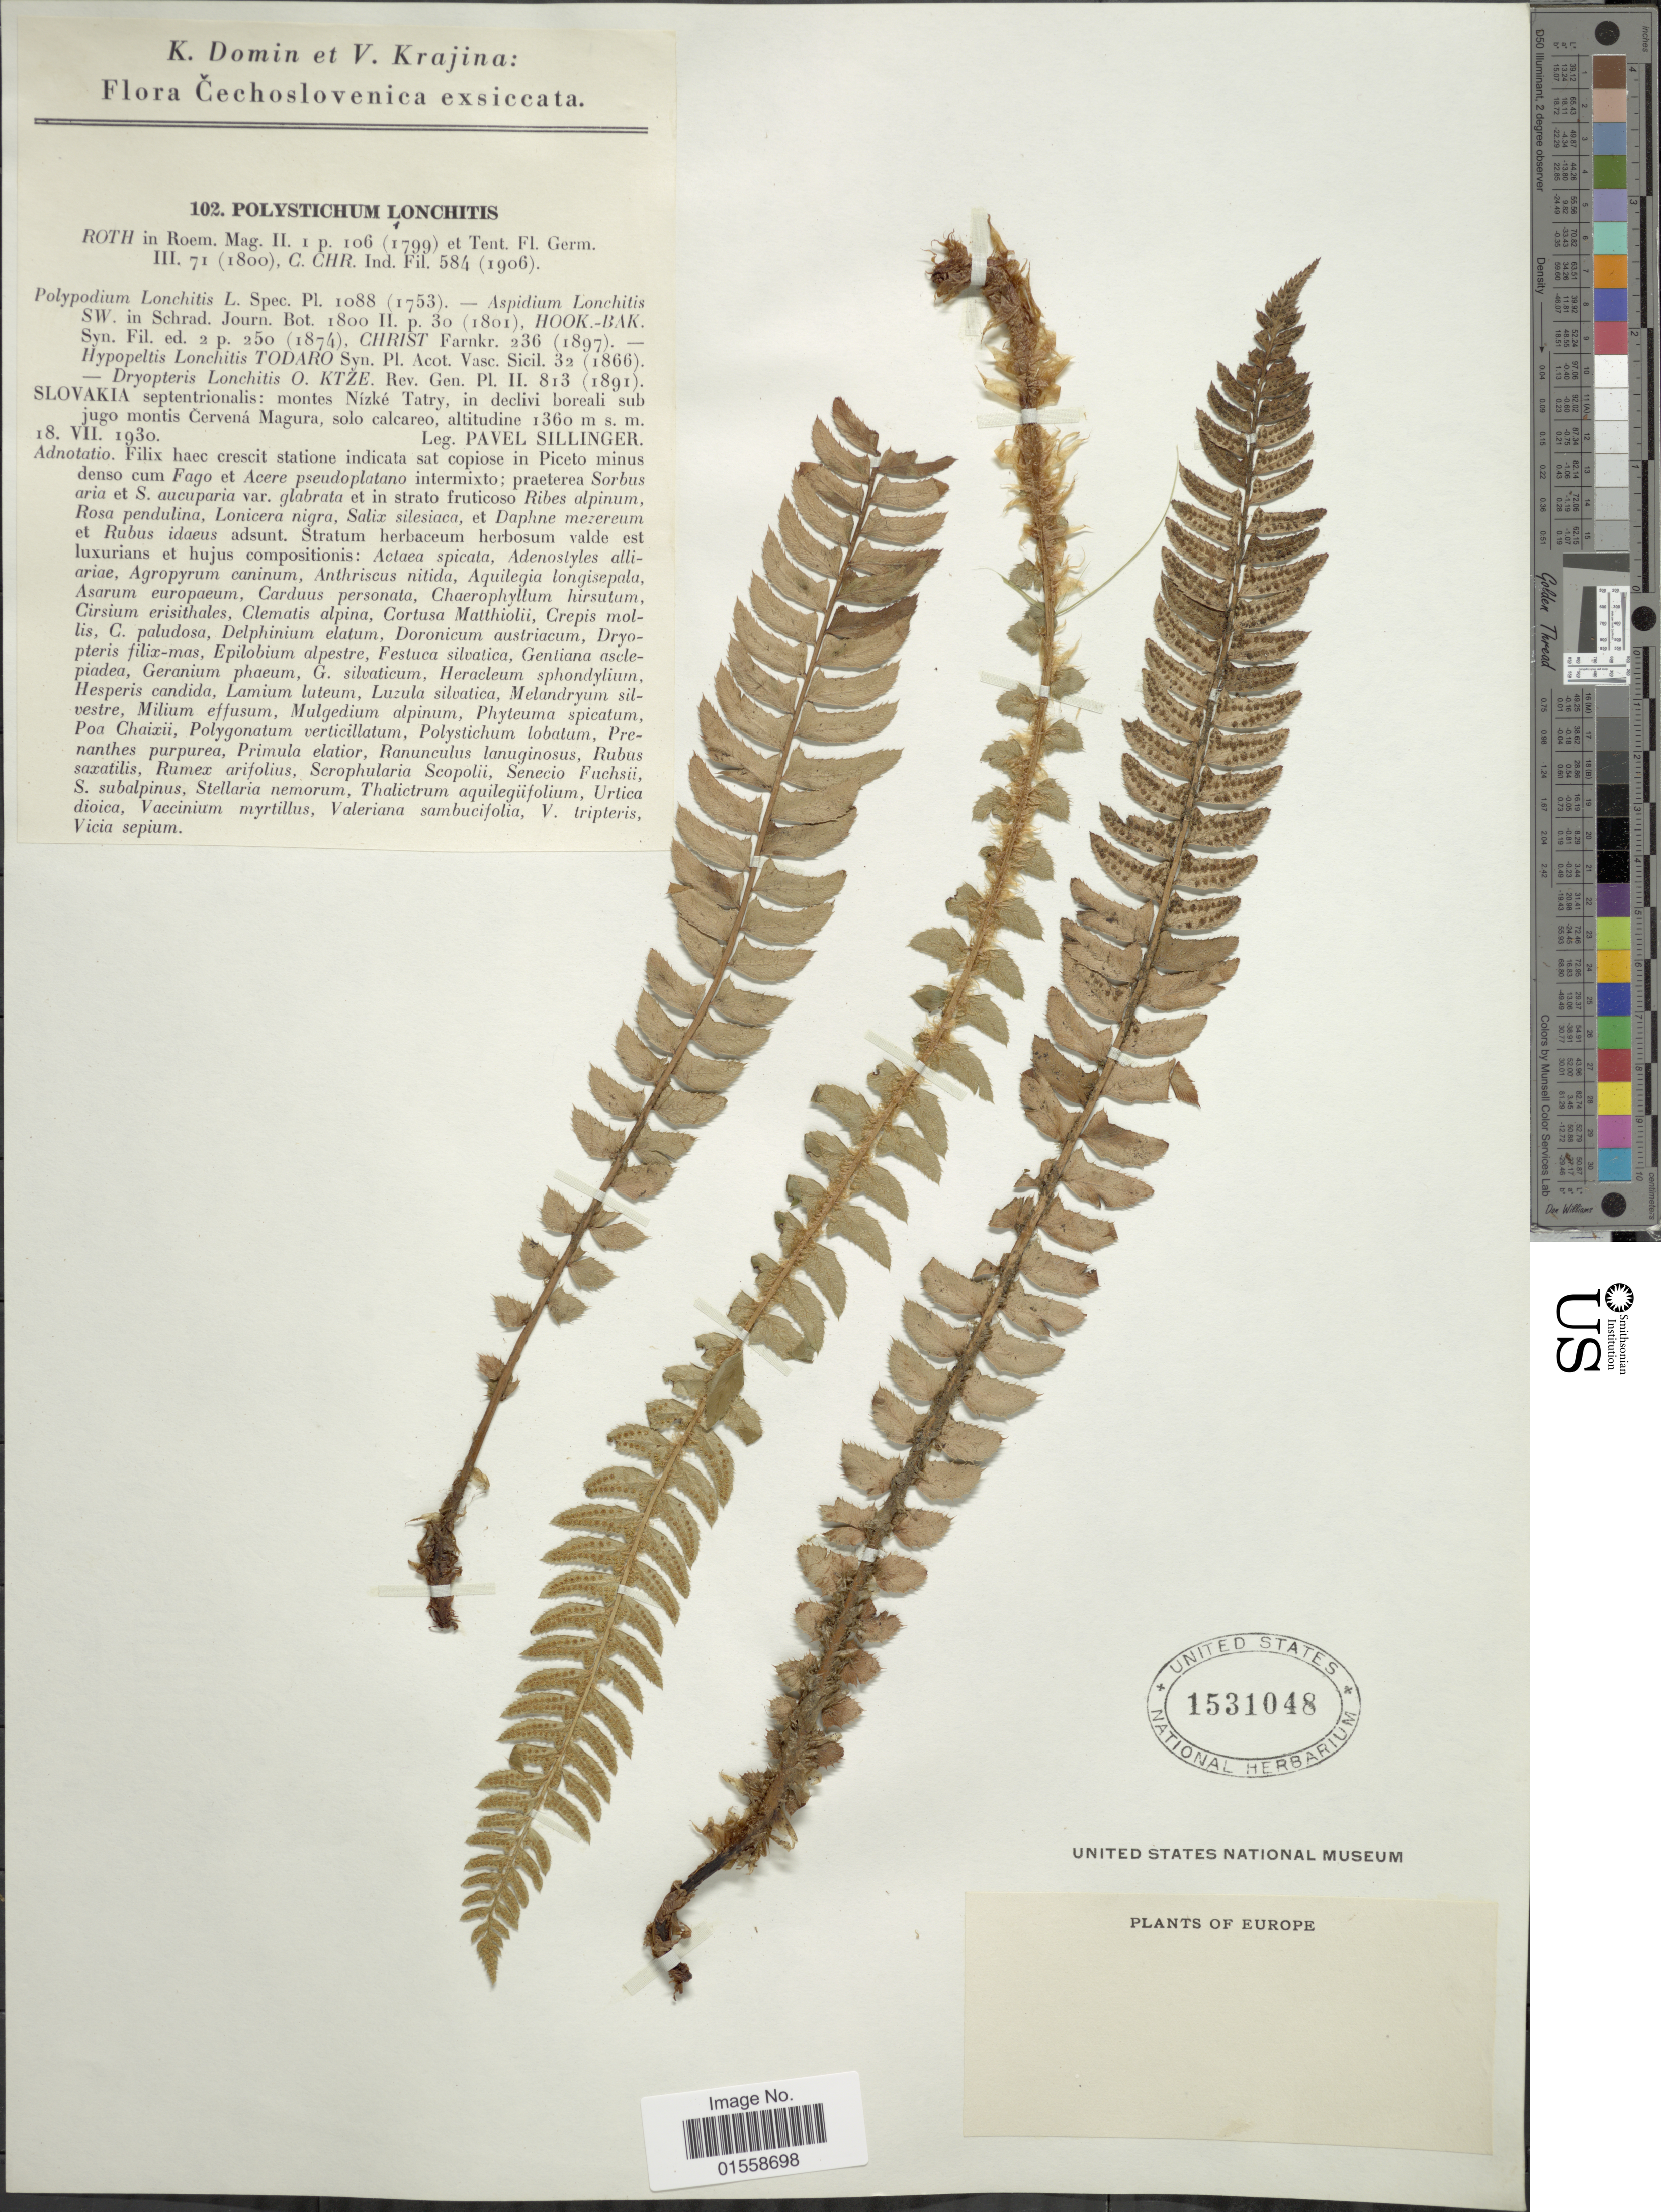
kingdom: Plantae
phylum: Tracheophyta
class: Polypodiopsida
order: Polypodiales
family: Dryopteridaceae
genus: Polystichum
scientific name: Polystichum lonchitis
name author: (Roth) L.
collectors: P. Sillinger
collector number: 102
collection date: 1930-07-18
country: Slovakia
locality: Cechoslovenica. Slovakia septentrionalis: montes Nizke Tatry, in declivi boreali sub jugo montis cervena Magura, solo calcareo.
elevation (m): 1360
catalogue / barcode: US 1531048